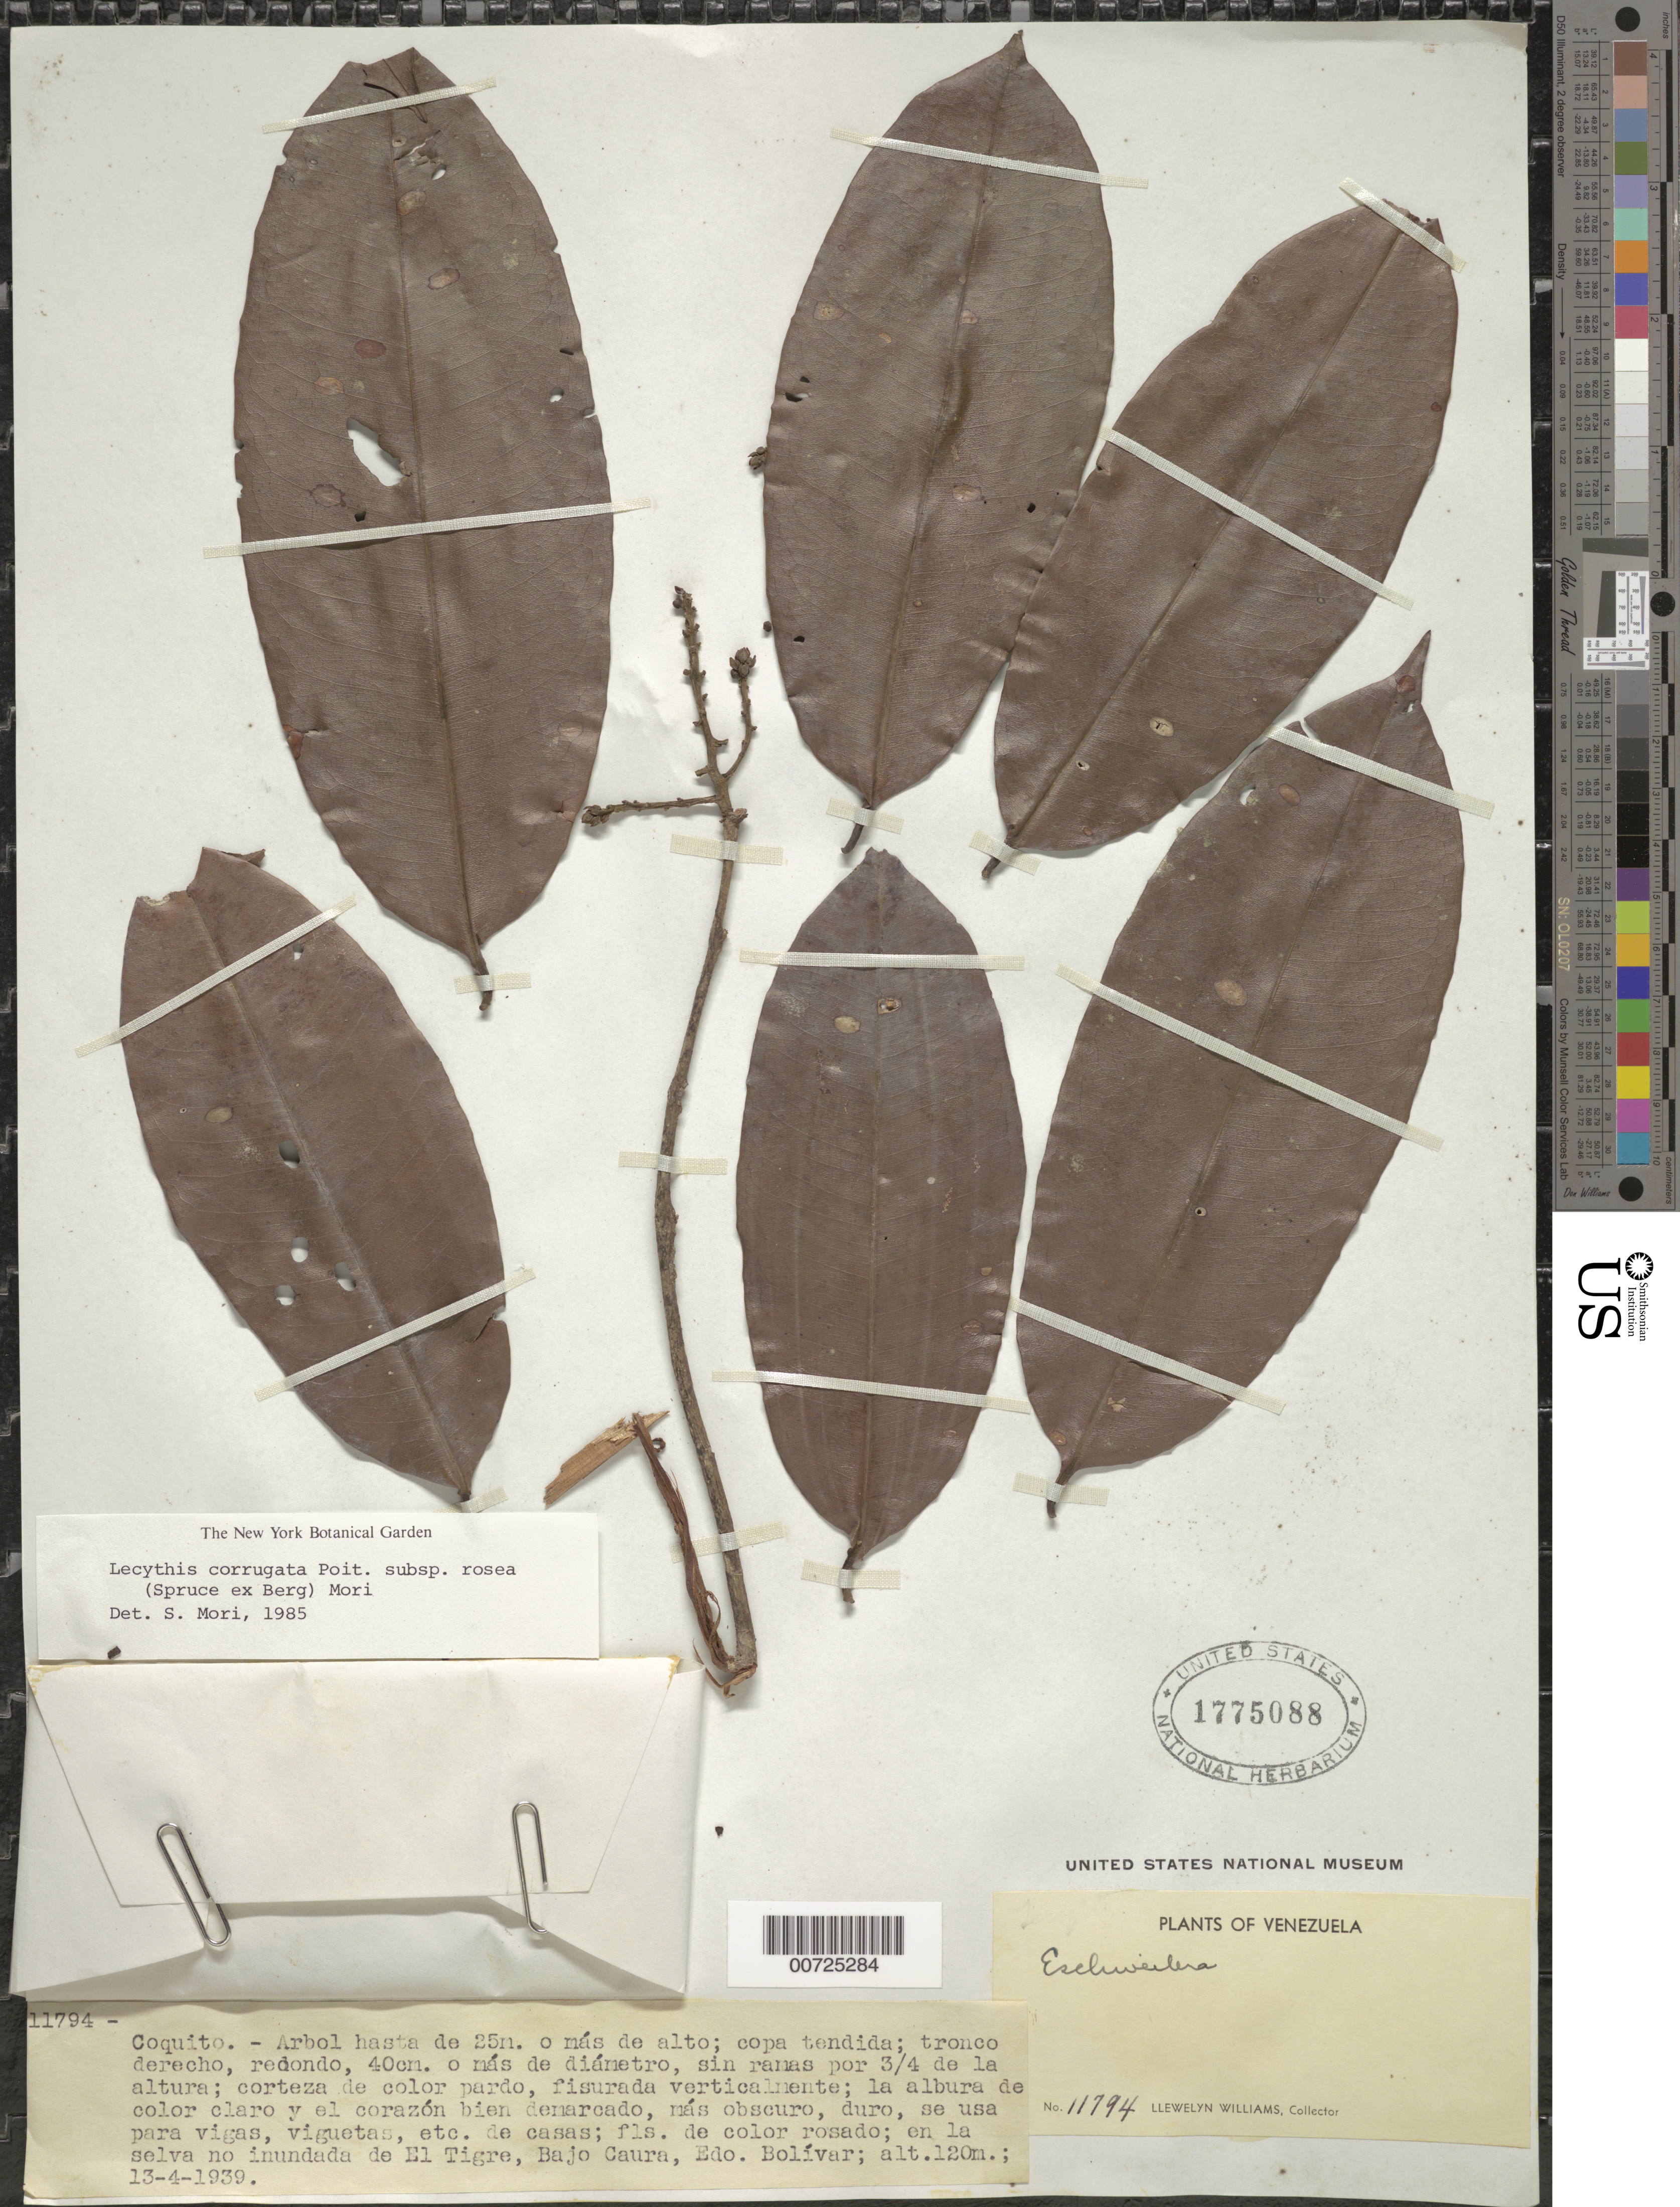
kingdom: Plantae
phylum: Tracheophyta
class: Magnoliopsida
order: Ericales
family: Lecythidaceae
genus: Lecythis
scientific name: Lecythis corrugata subsp. rosea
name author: (O. Berg) S.A. Mori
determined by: Mori, Scott A.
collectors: Ll. Williams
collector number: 11794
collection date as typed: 13-Apr-39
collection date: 1939-04-13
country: Venezuela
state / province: Bolívar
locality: El Tigre, Bajo Caura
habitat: Nonflooded forest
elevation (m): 120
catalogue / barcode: US 1775088